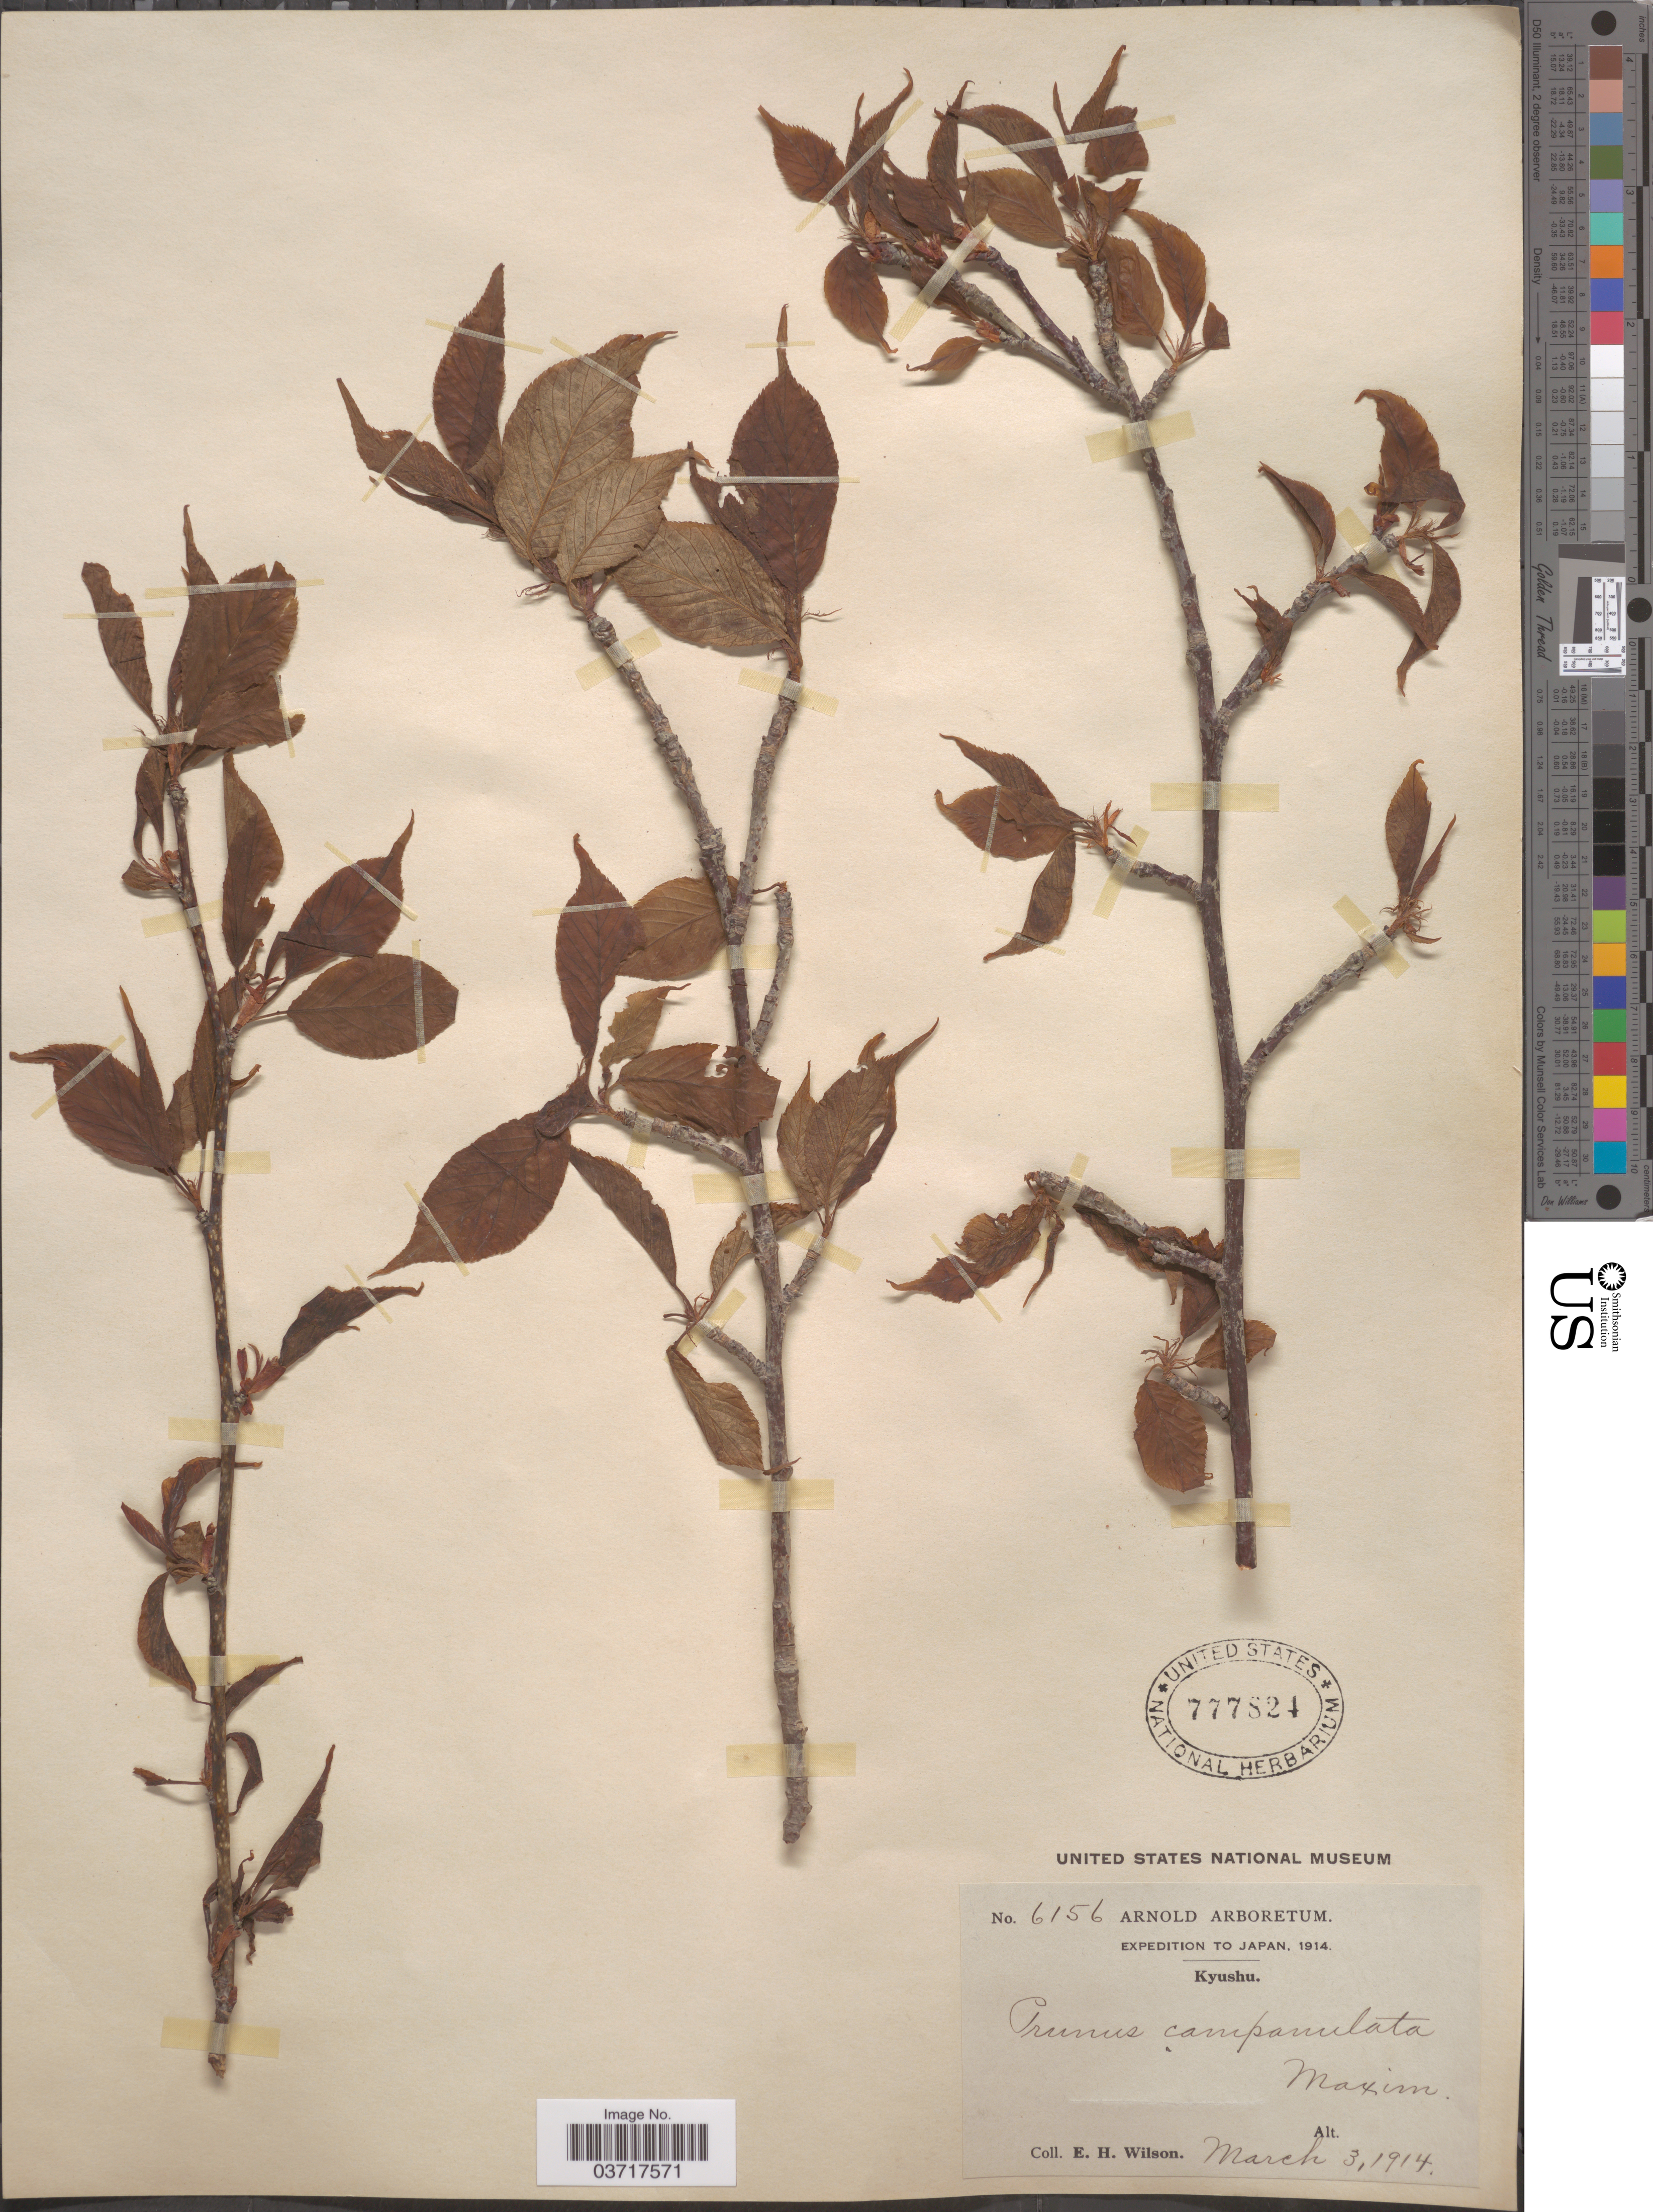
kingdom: Plantae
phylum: Tracheophyta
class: Magnoliopsida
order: Rosales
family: Rosaceae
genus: Prunus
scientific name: Prunus campanulata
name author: Maxim.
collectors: E. Wilson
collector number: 6156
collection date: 1914-03-03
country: Japan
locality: Kyushu.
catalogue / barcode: US 777824